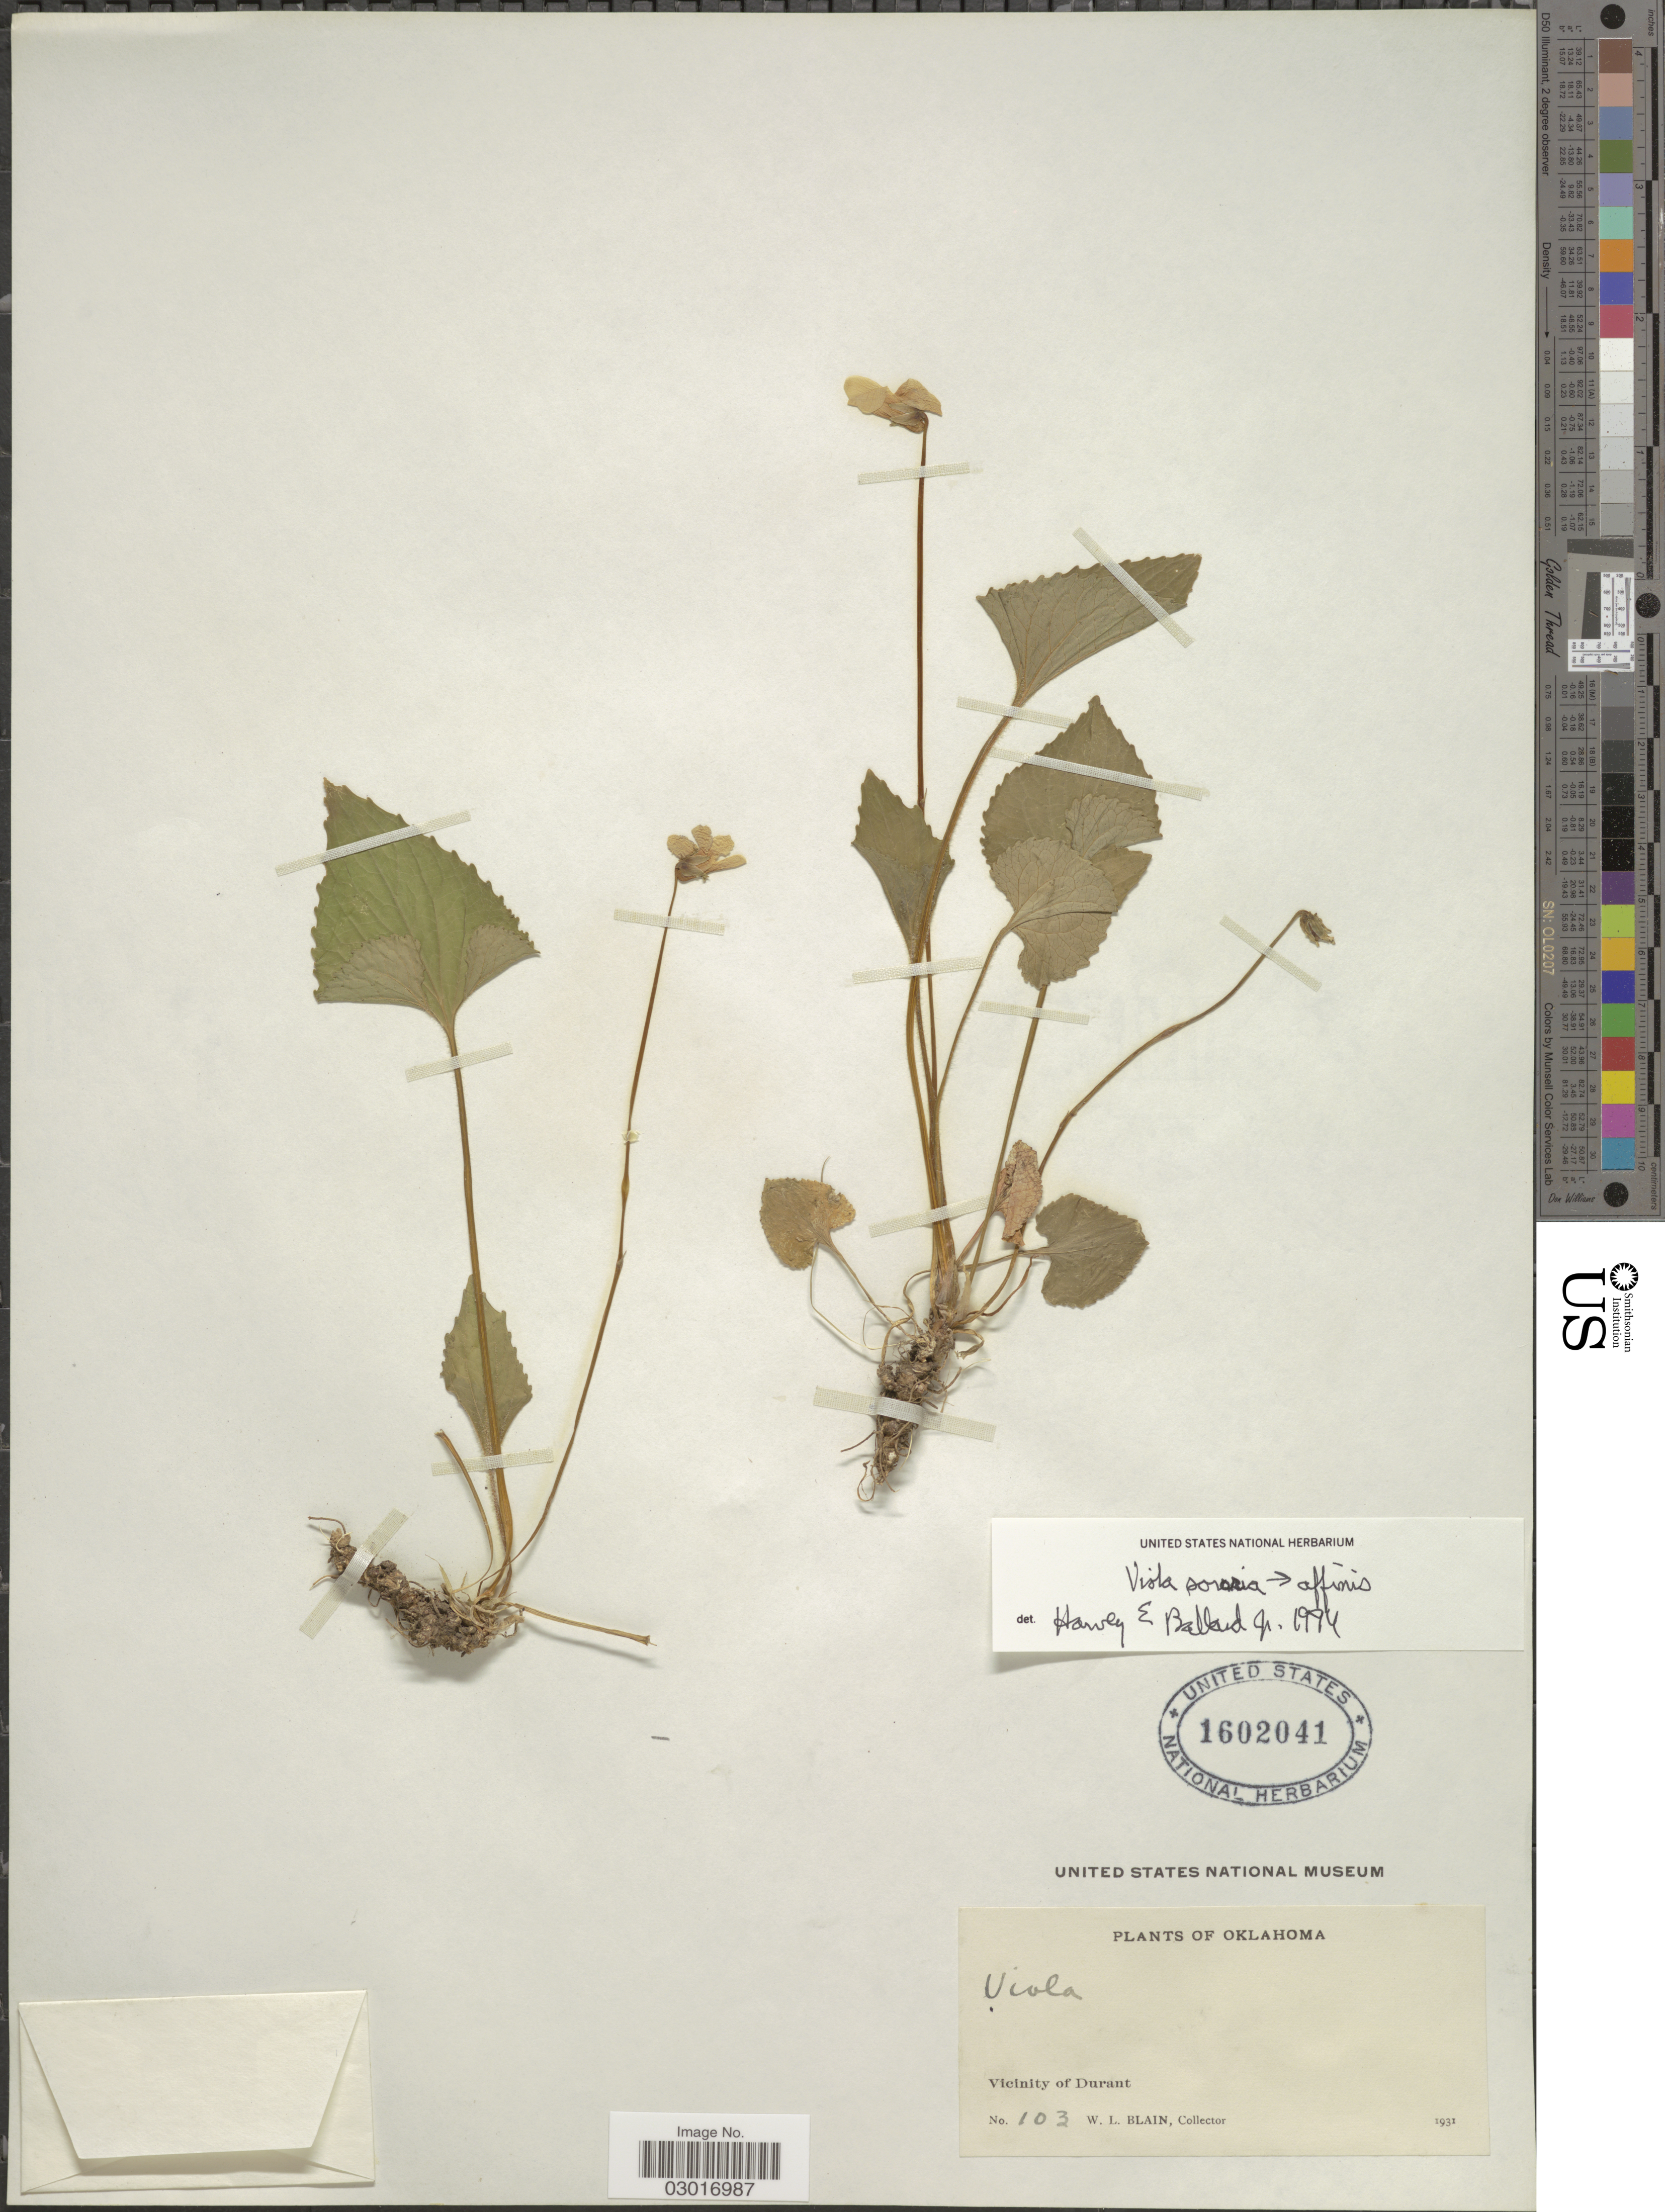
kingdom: Plantae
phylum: Tracheophyta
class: Magnoliopsida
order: Malpighiales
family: Violaceae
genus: Viola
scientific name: Viola sororia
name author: Willd.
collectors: W. Blain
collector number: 103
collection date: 1931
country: United States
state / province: Oklahoma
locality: Vicinity of Durant.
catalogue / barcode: US 1602041